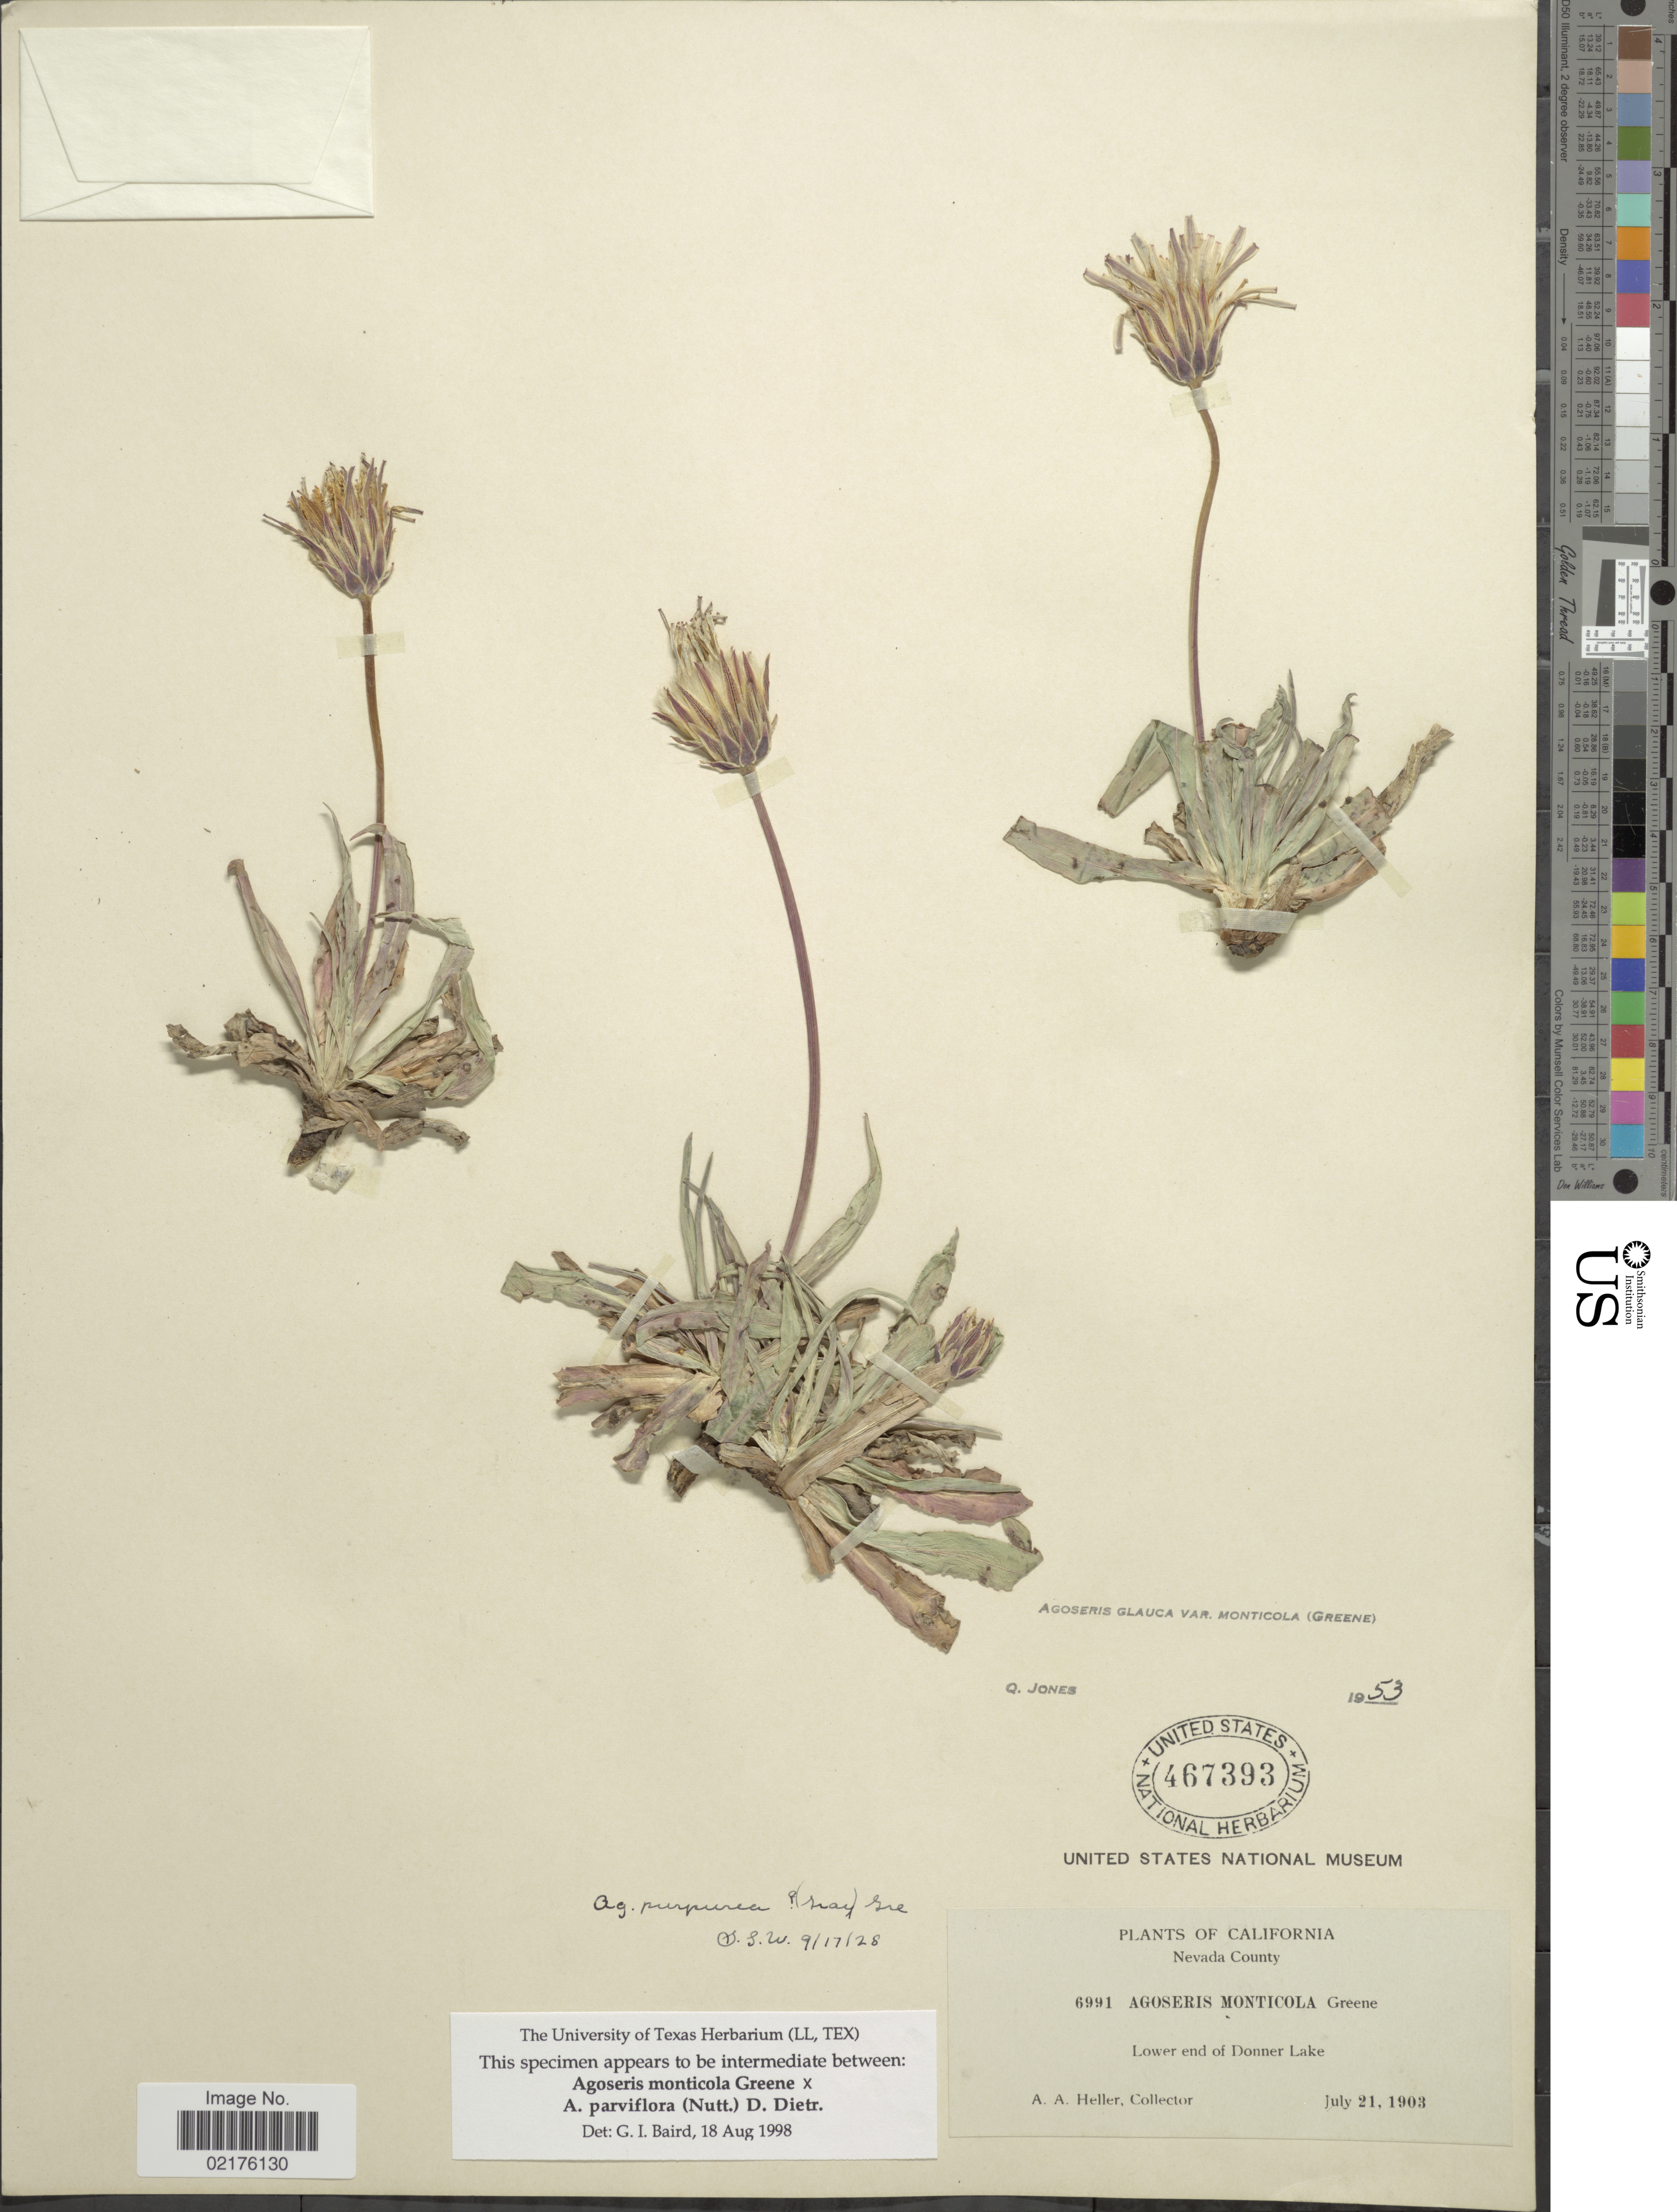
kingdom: Plantae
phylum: Tracheophyta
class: Magnoliopsida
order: Asterales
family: Asteraceae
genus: Agoseris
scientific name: Agoseris monticola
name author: Greene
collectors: A. A. Heller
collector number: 6991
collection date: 1903-07-21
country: United States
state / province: California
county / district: Nevada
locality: Nevada County, Lower end of Donner Lake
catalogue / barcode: US 467393